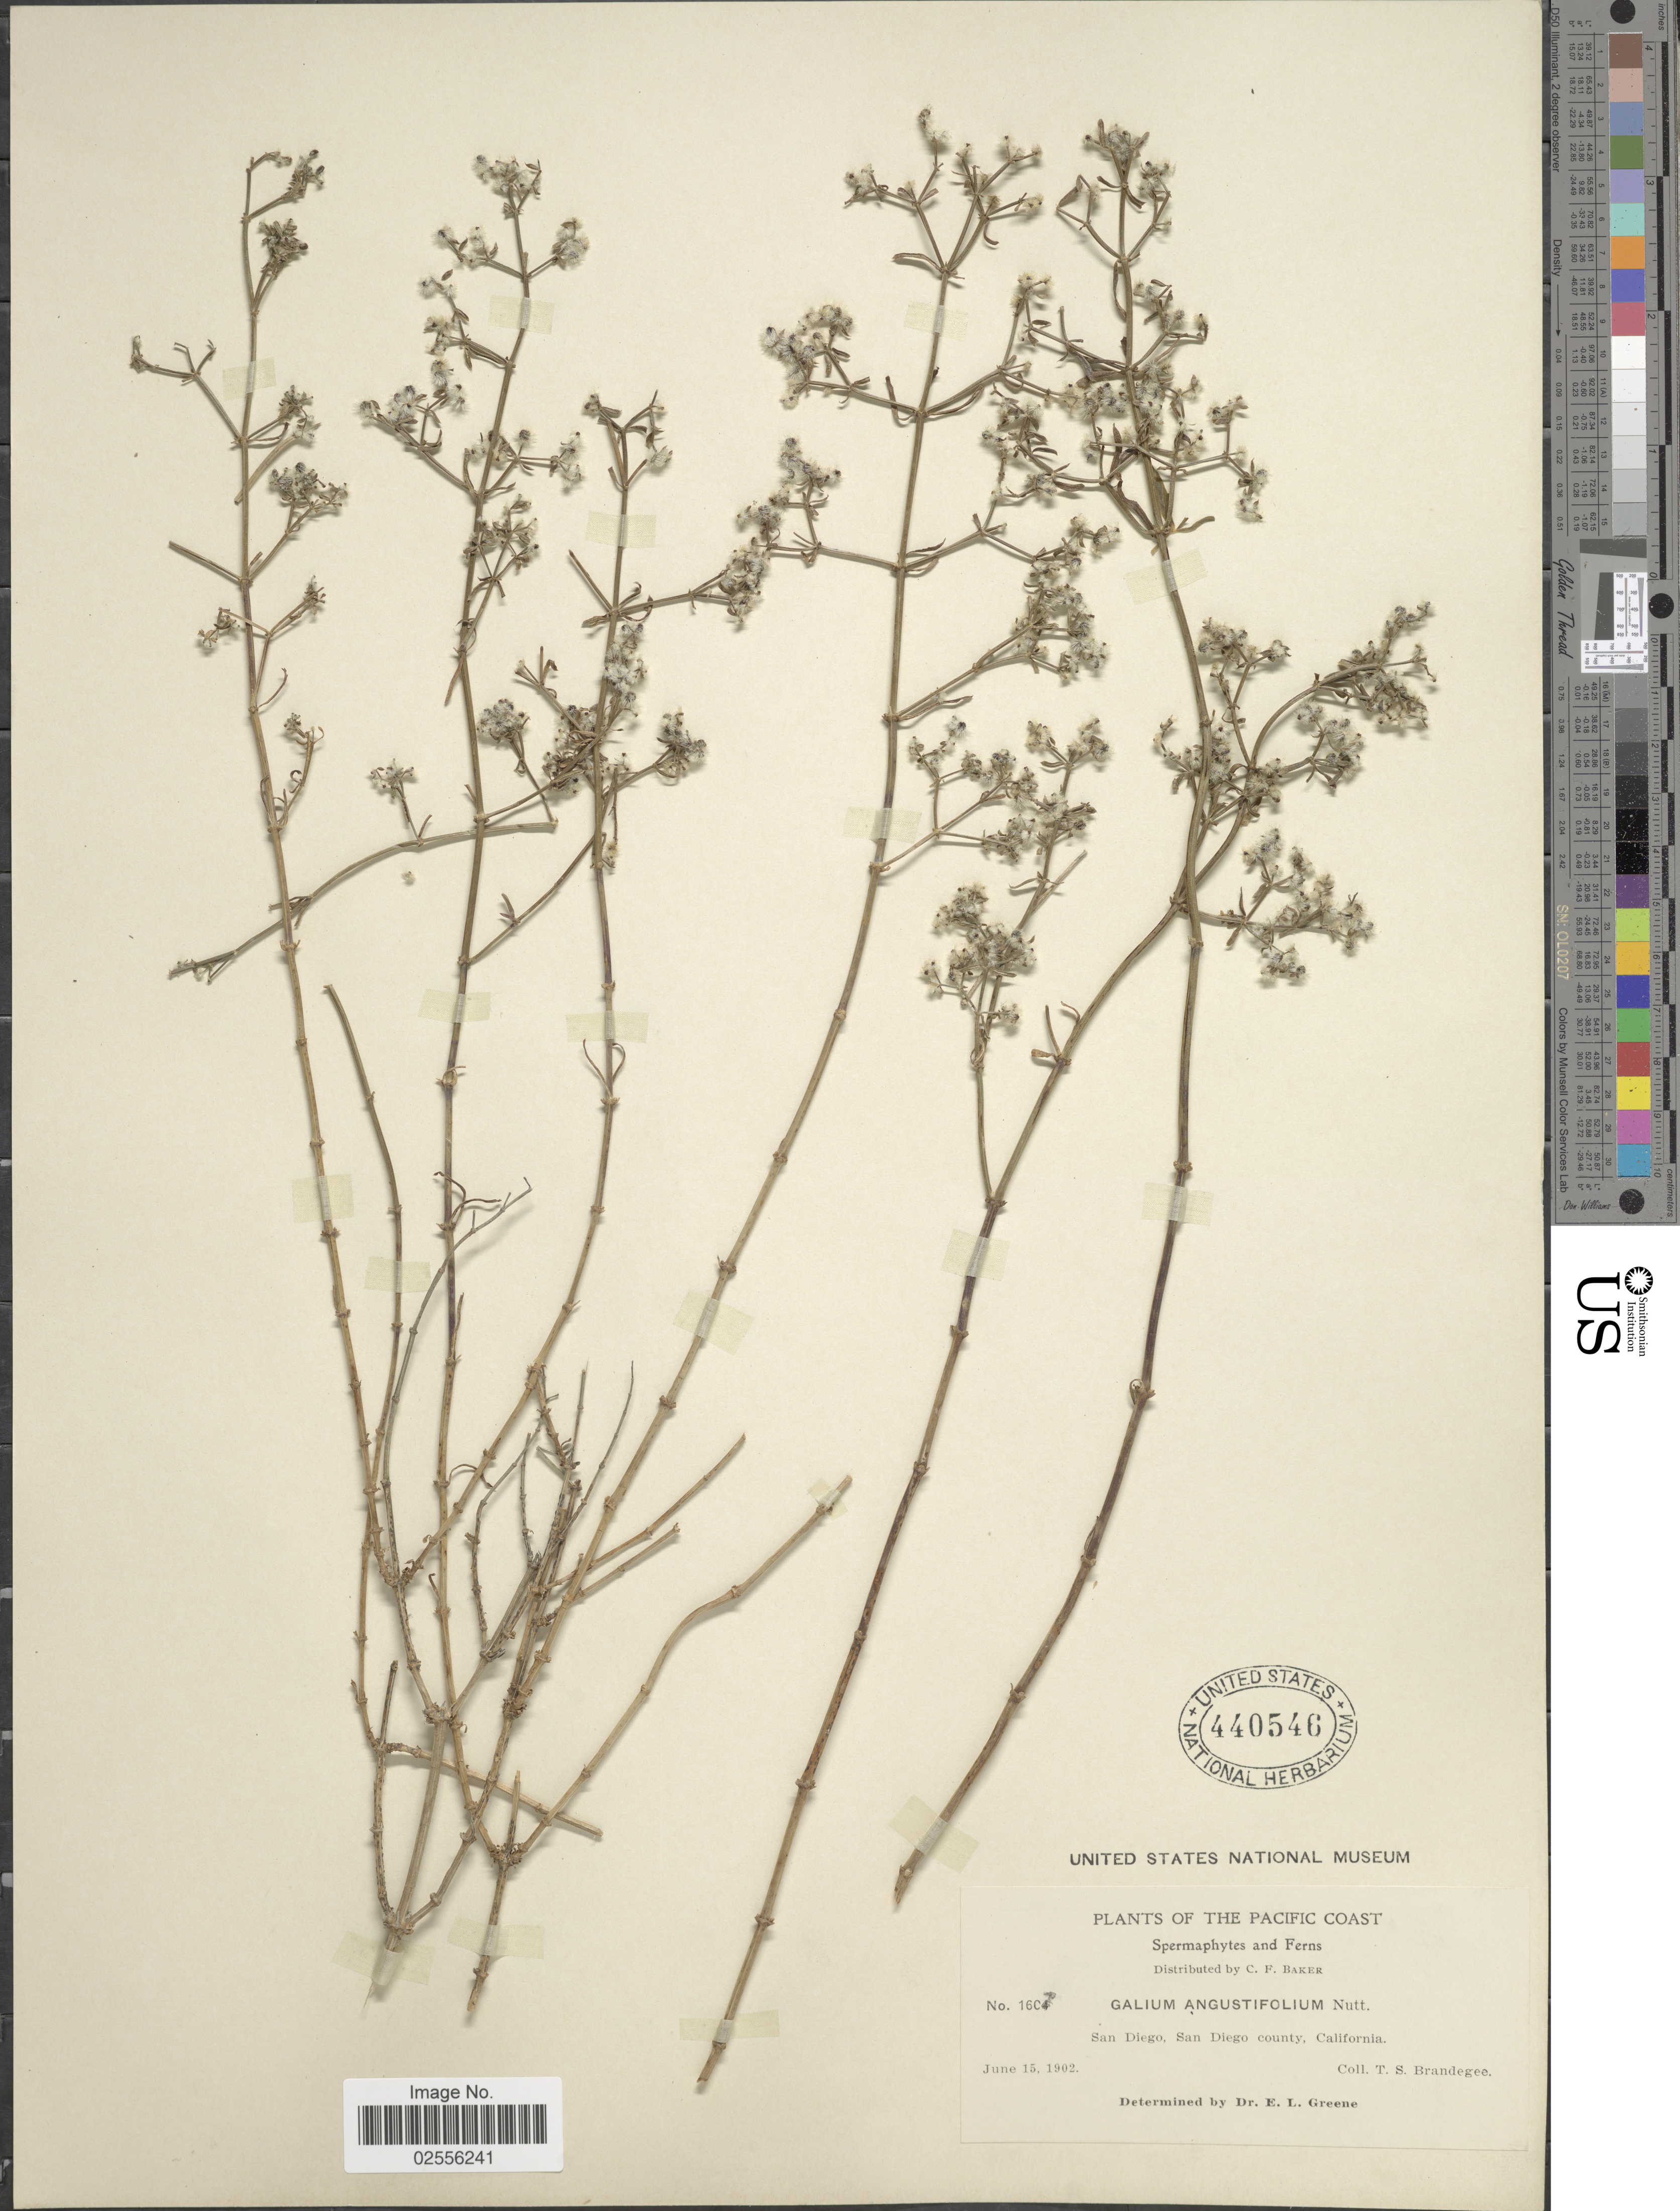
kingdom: Plantae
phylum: Tracheophyta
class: Magnoliopsida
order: Gentianales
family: Rubiaceae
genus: Galium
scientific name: Galium angustifolium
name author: Nutt.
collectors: T. S. Brandegee (herbarium)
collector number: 1604*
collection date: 1902-06-15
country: United States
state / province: California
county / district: San Diego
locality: Pacific Coast. San Diego, San Diego County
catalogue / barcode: US 440546